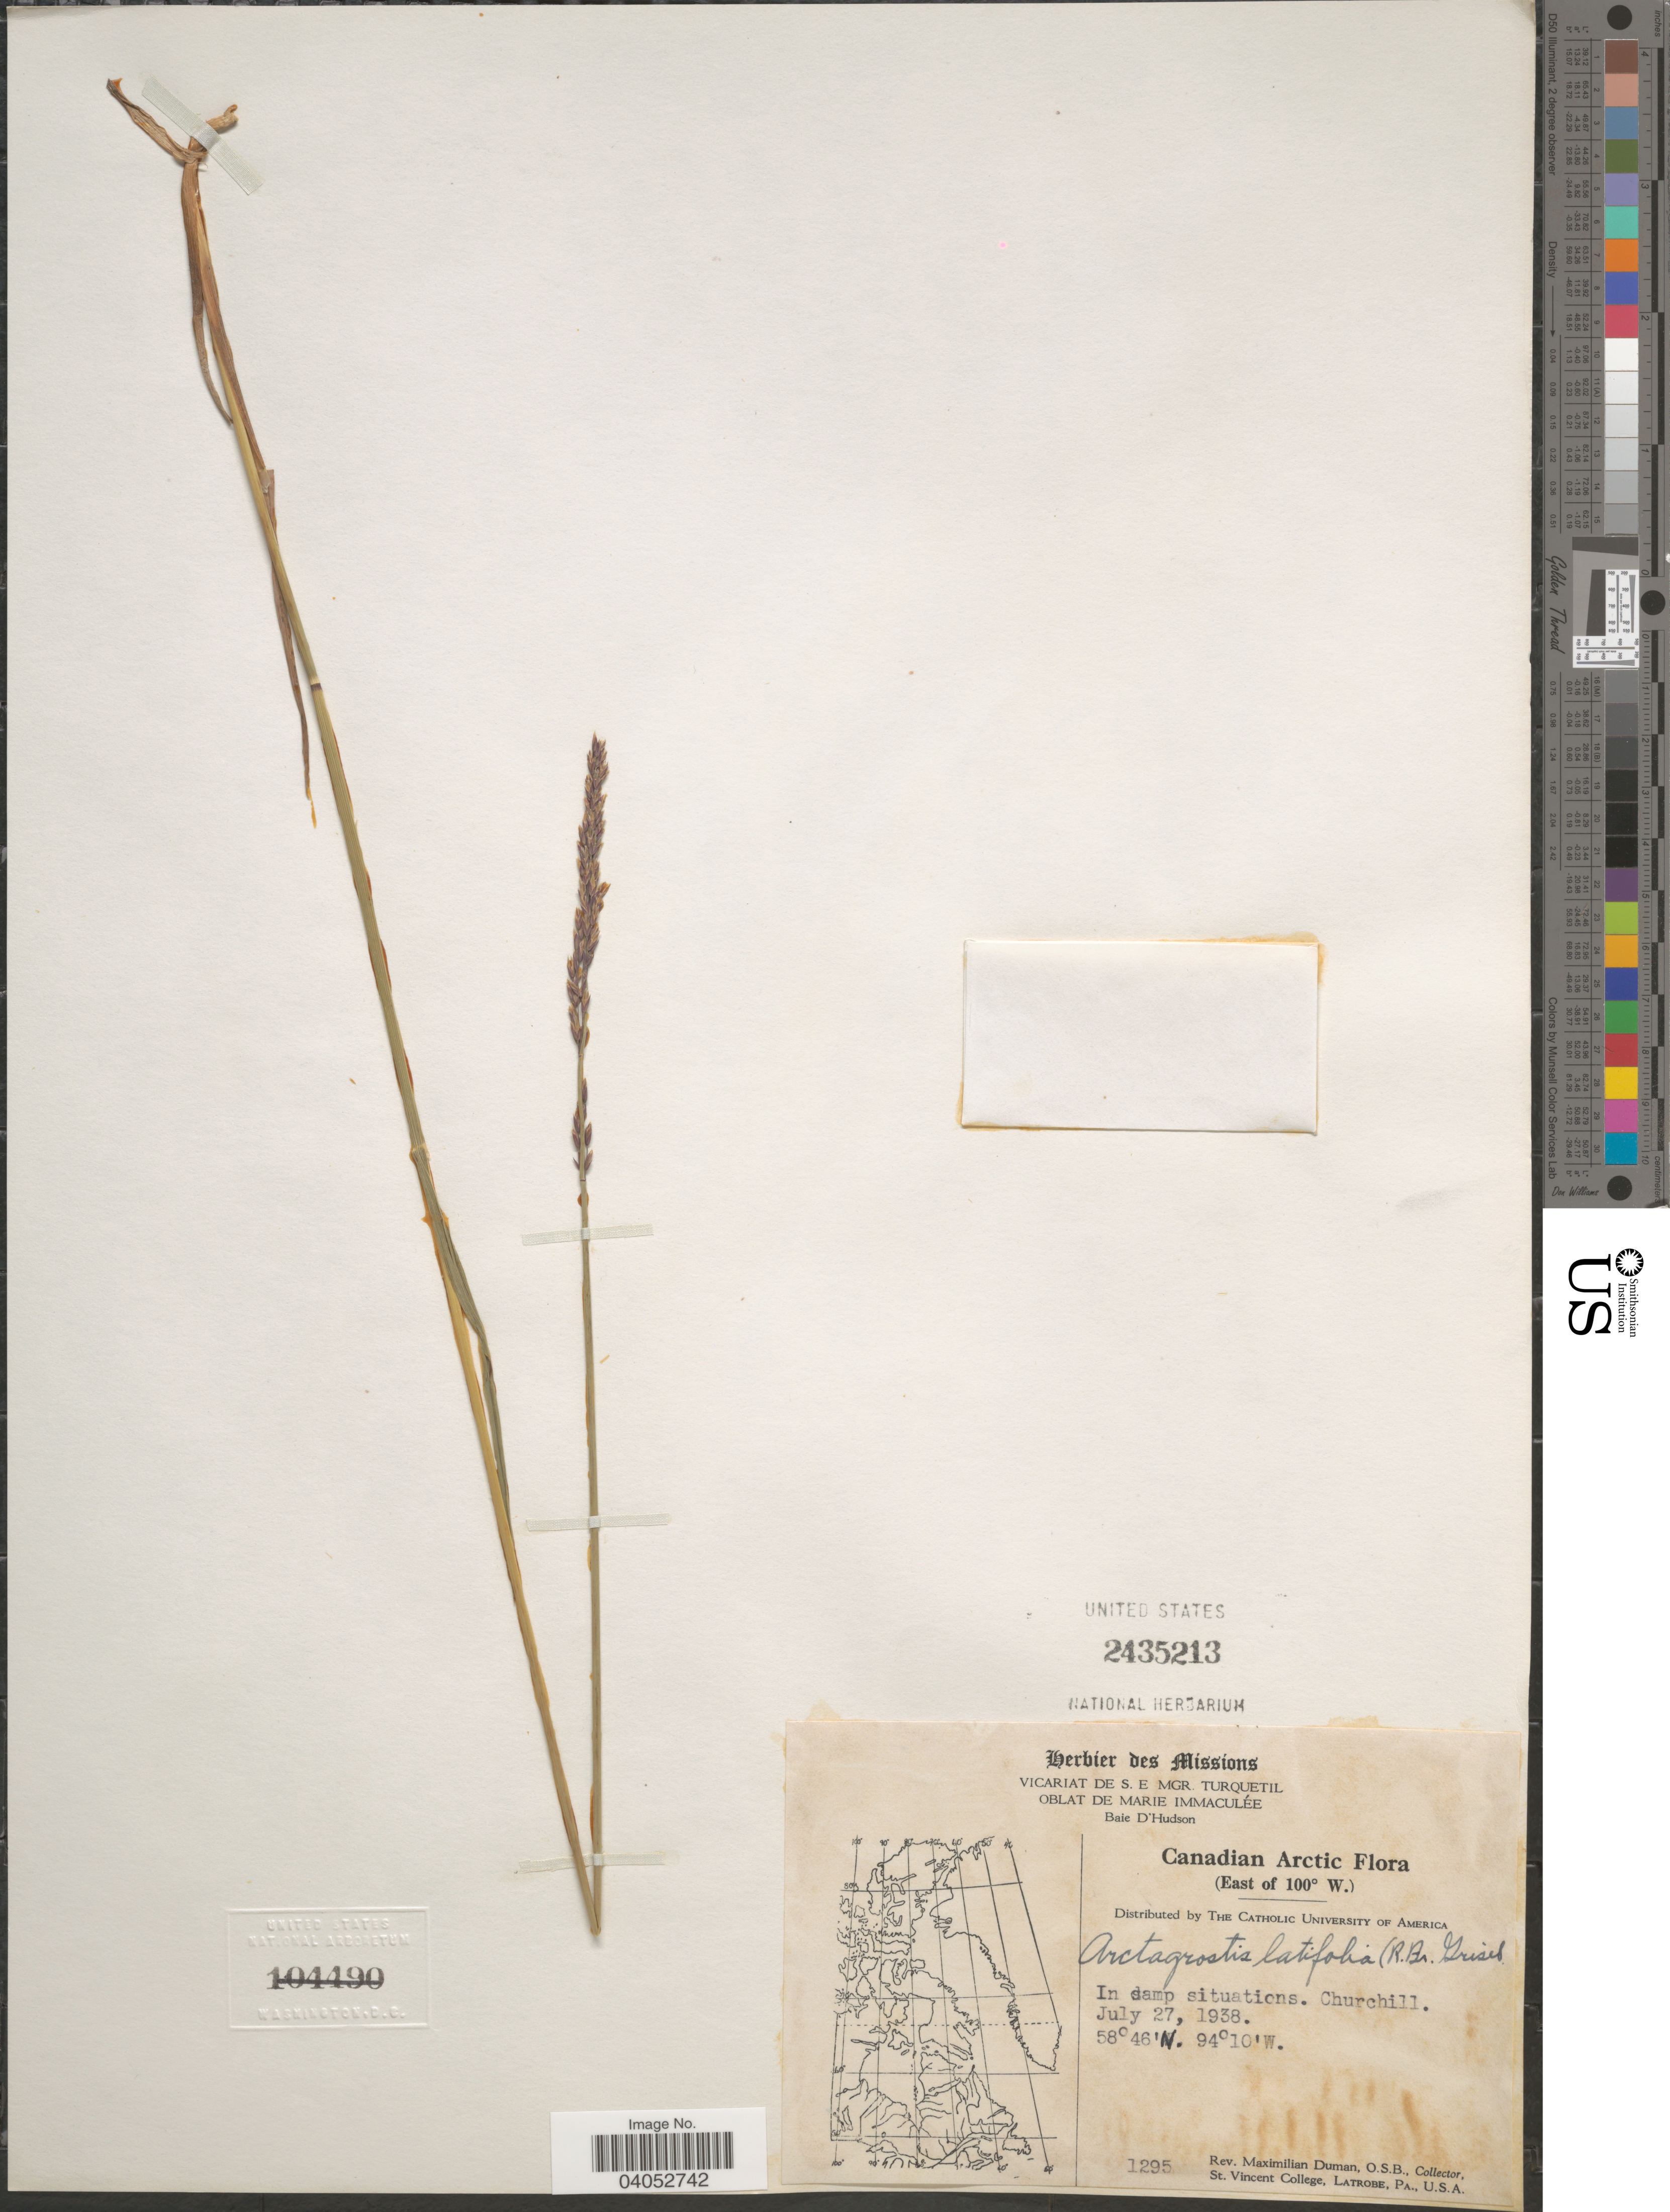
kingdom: Plantae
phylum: Tracheophyta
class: Liliopsida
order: Poales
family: Poaceae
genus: Arctagrostis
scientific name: Arctagrostis latifolia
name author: (R. Br.) Griseb.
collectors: M. Duman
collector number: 1295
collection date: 1938-07-27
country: Canada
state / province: Manitoba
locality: Canadian Arctic. (East of 100° W.). Churchill.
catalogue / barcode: US 2435213